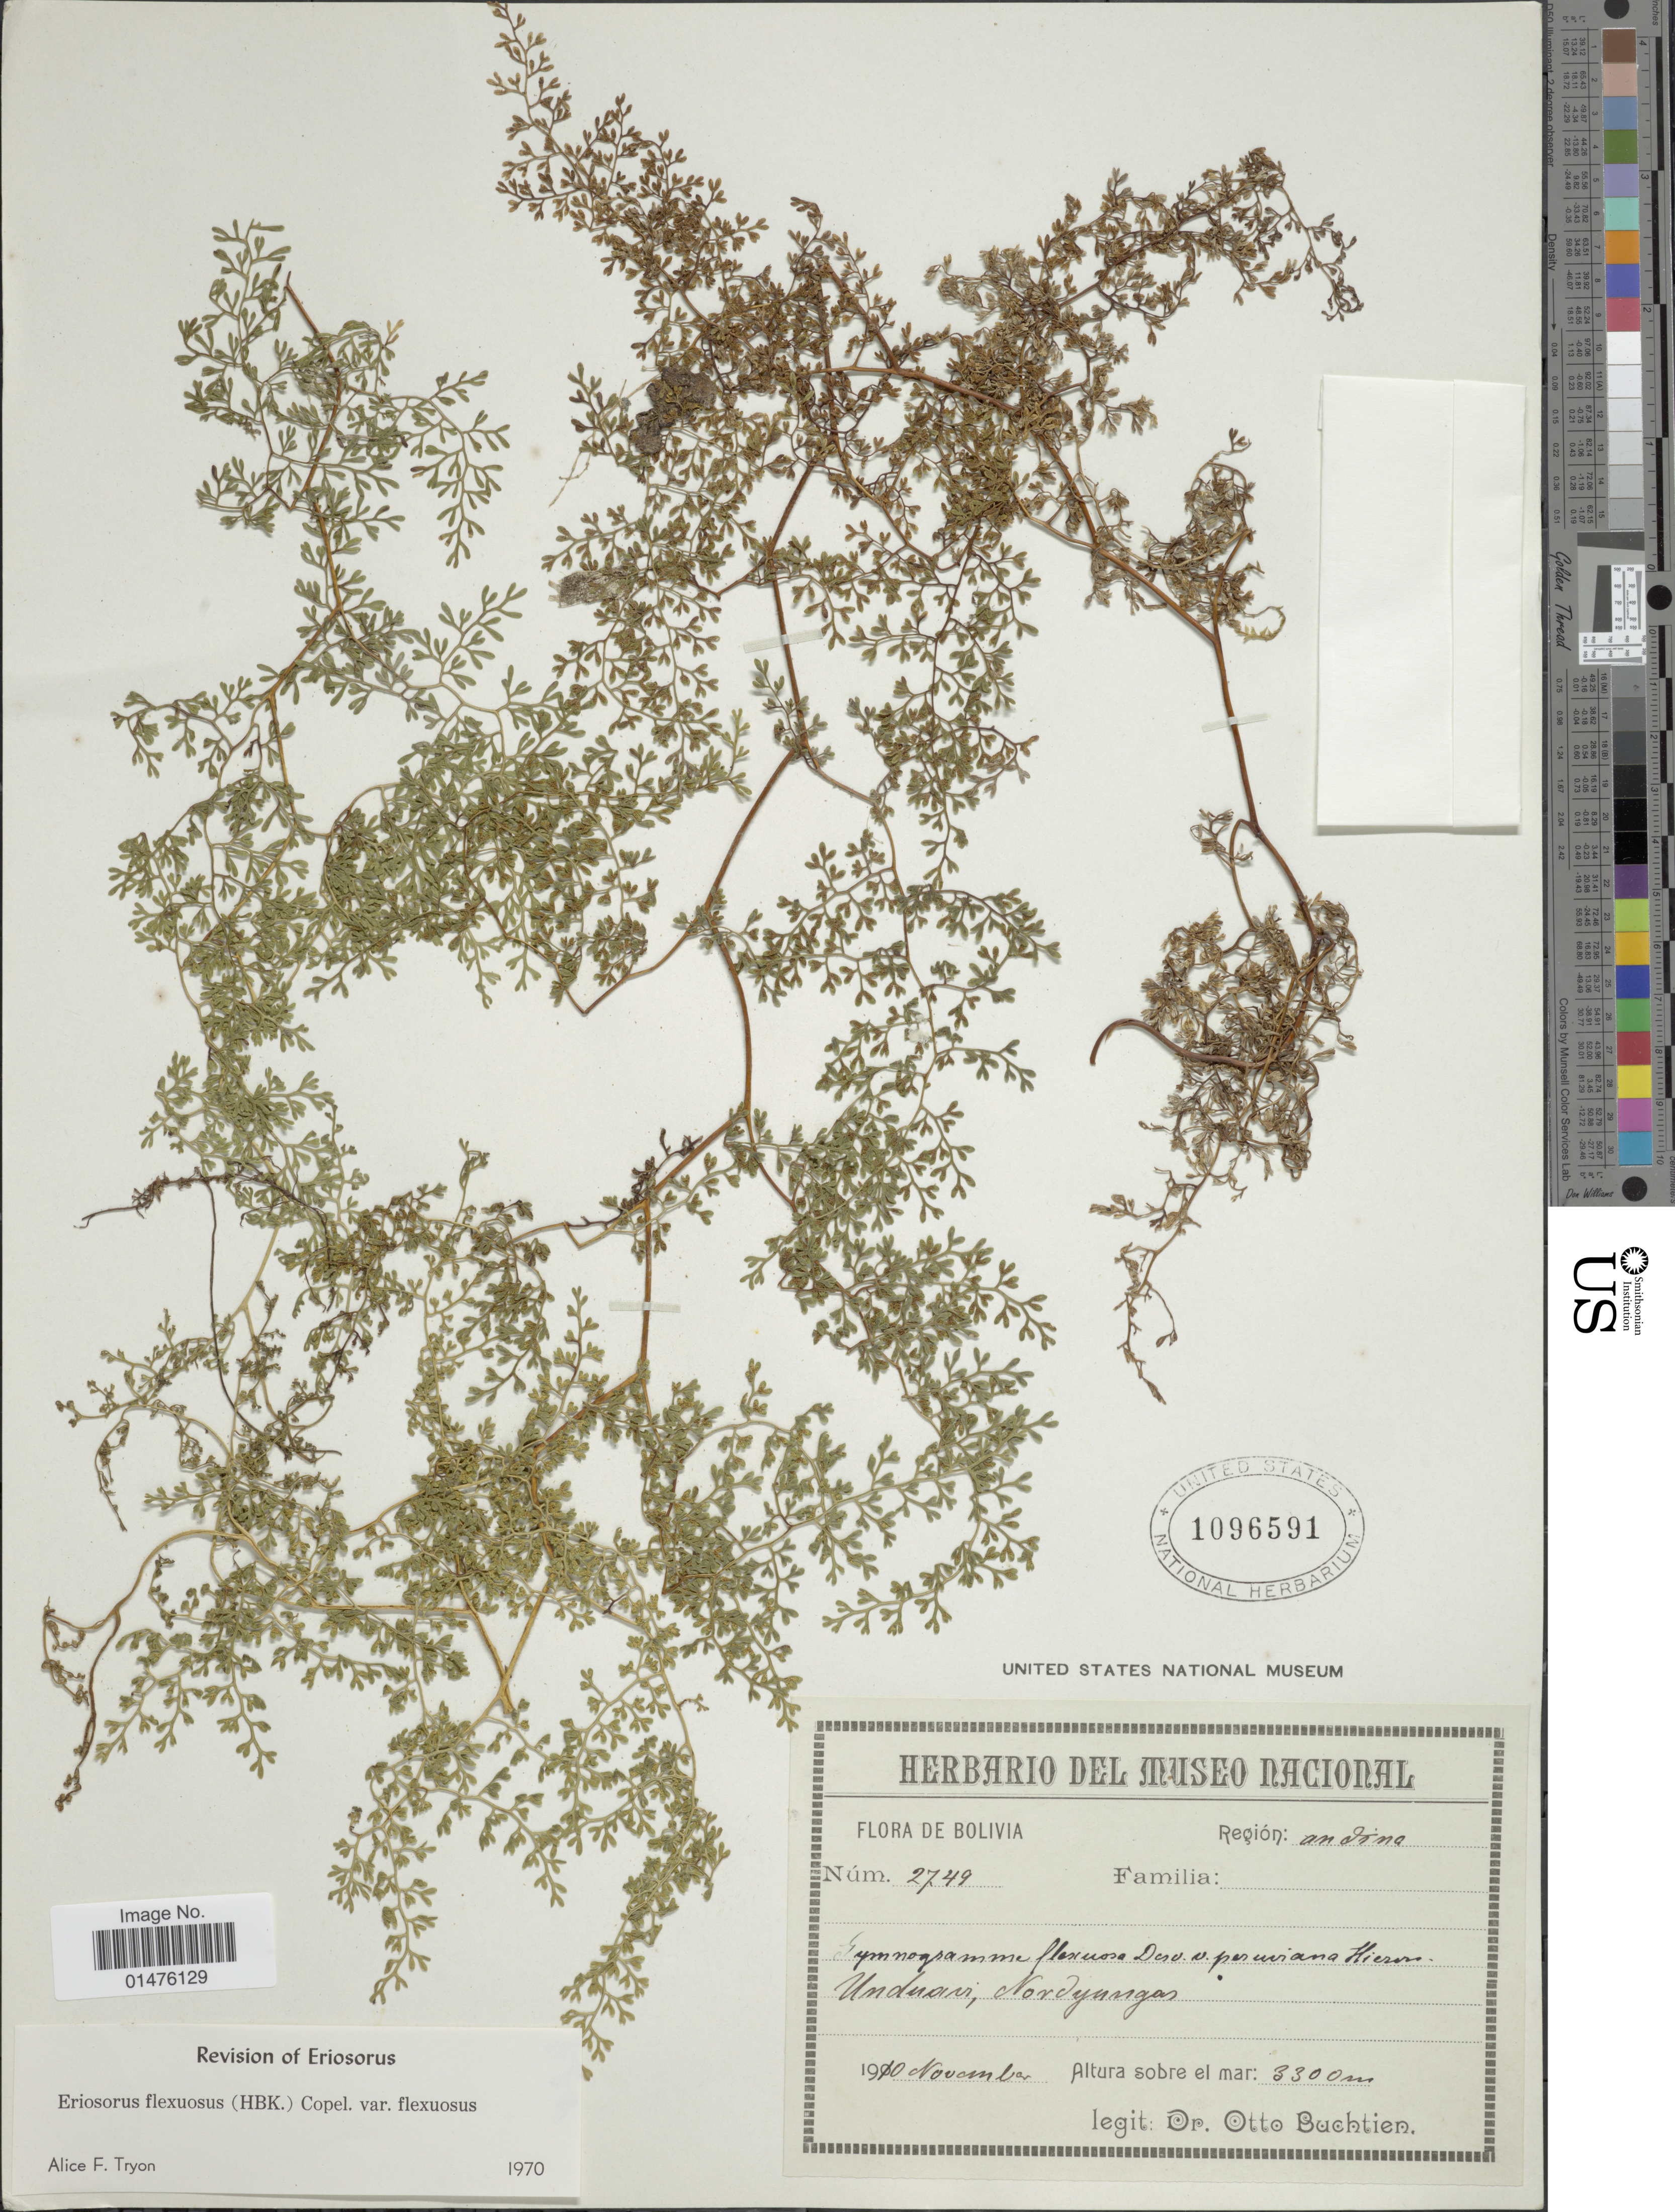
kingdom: Plantae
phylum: Tracheophyta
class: Polypodiopsida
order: Polypodiales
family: Pteridaceae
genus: Jamesonia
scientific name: Jamesonia flexuosa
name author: (Humb. & Bonpl.) Christenh.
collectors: O. Buchtien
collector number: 2749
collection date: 1910-11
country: Bolivia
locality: Unduavi, Nordyungas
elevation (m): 3300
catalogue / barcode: US 1096591